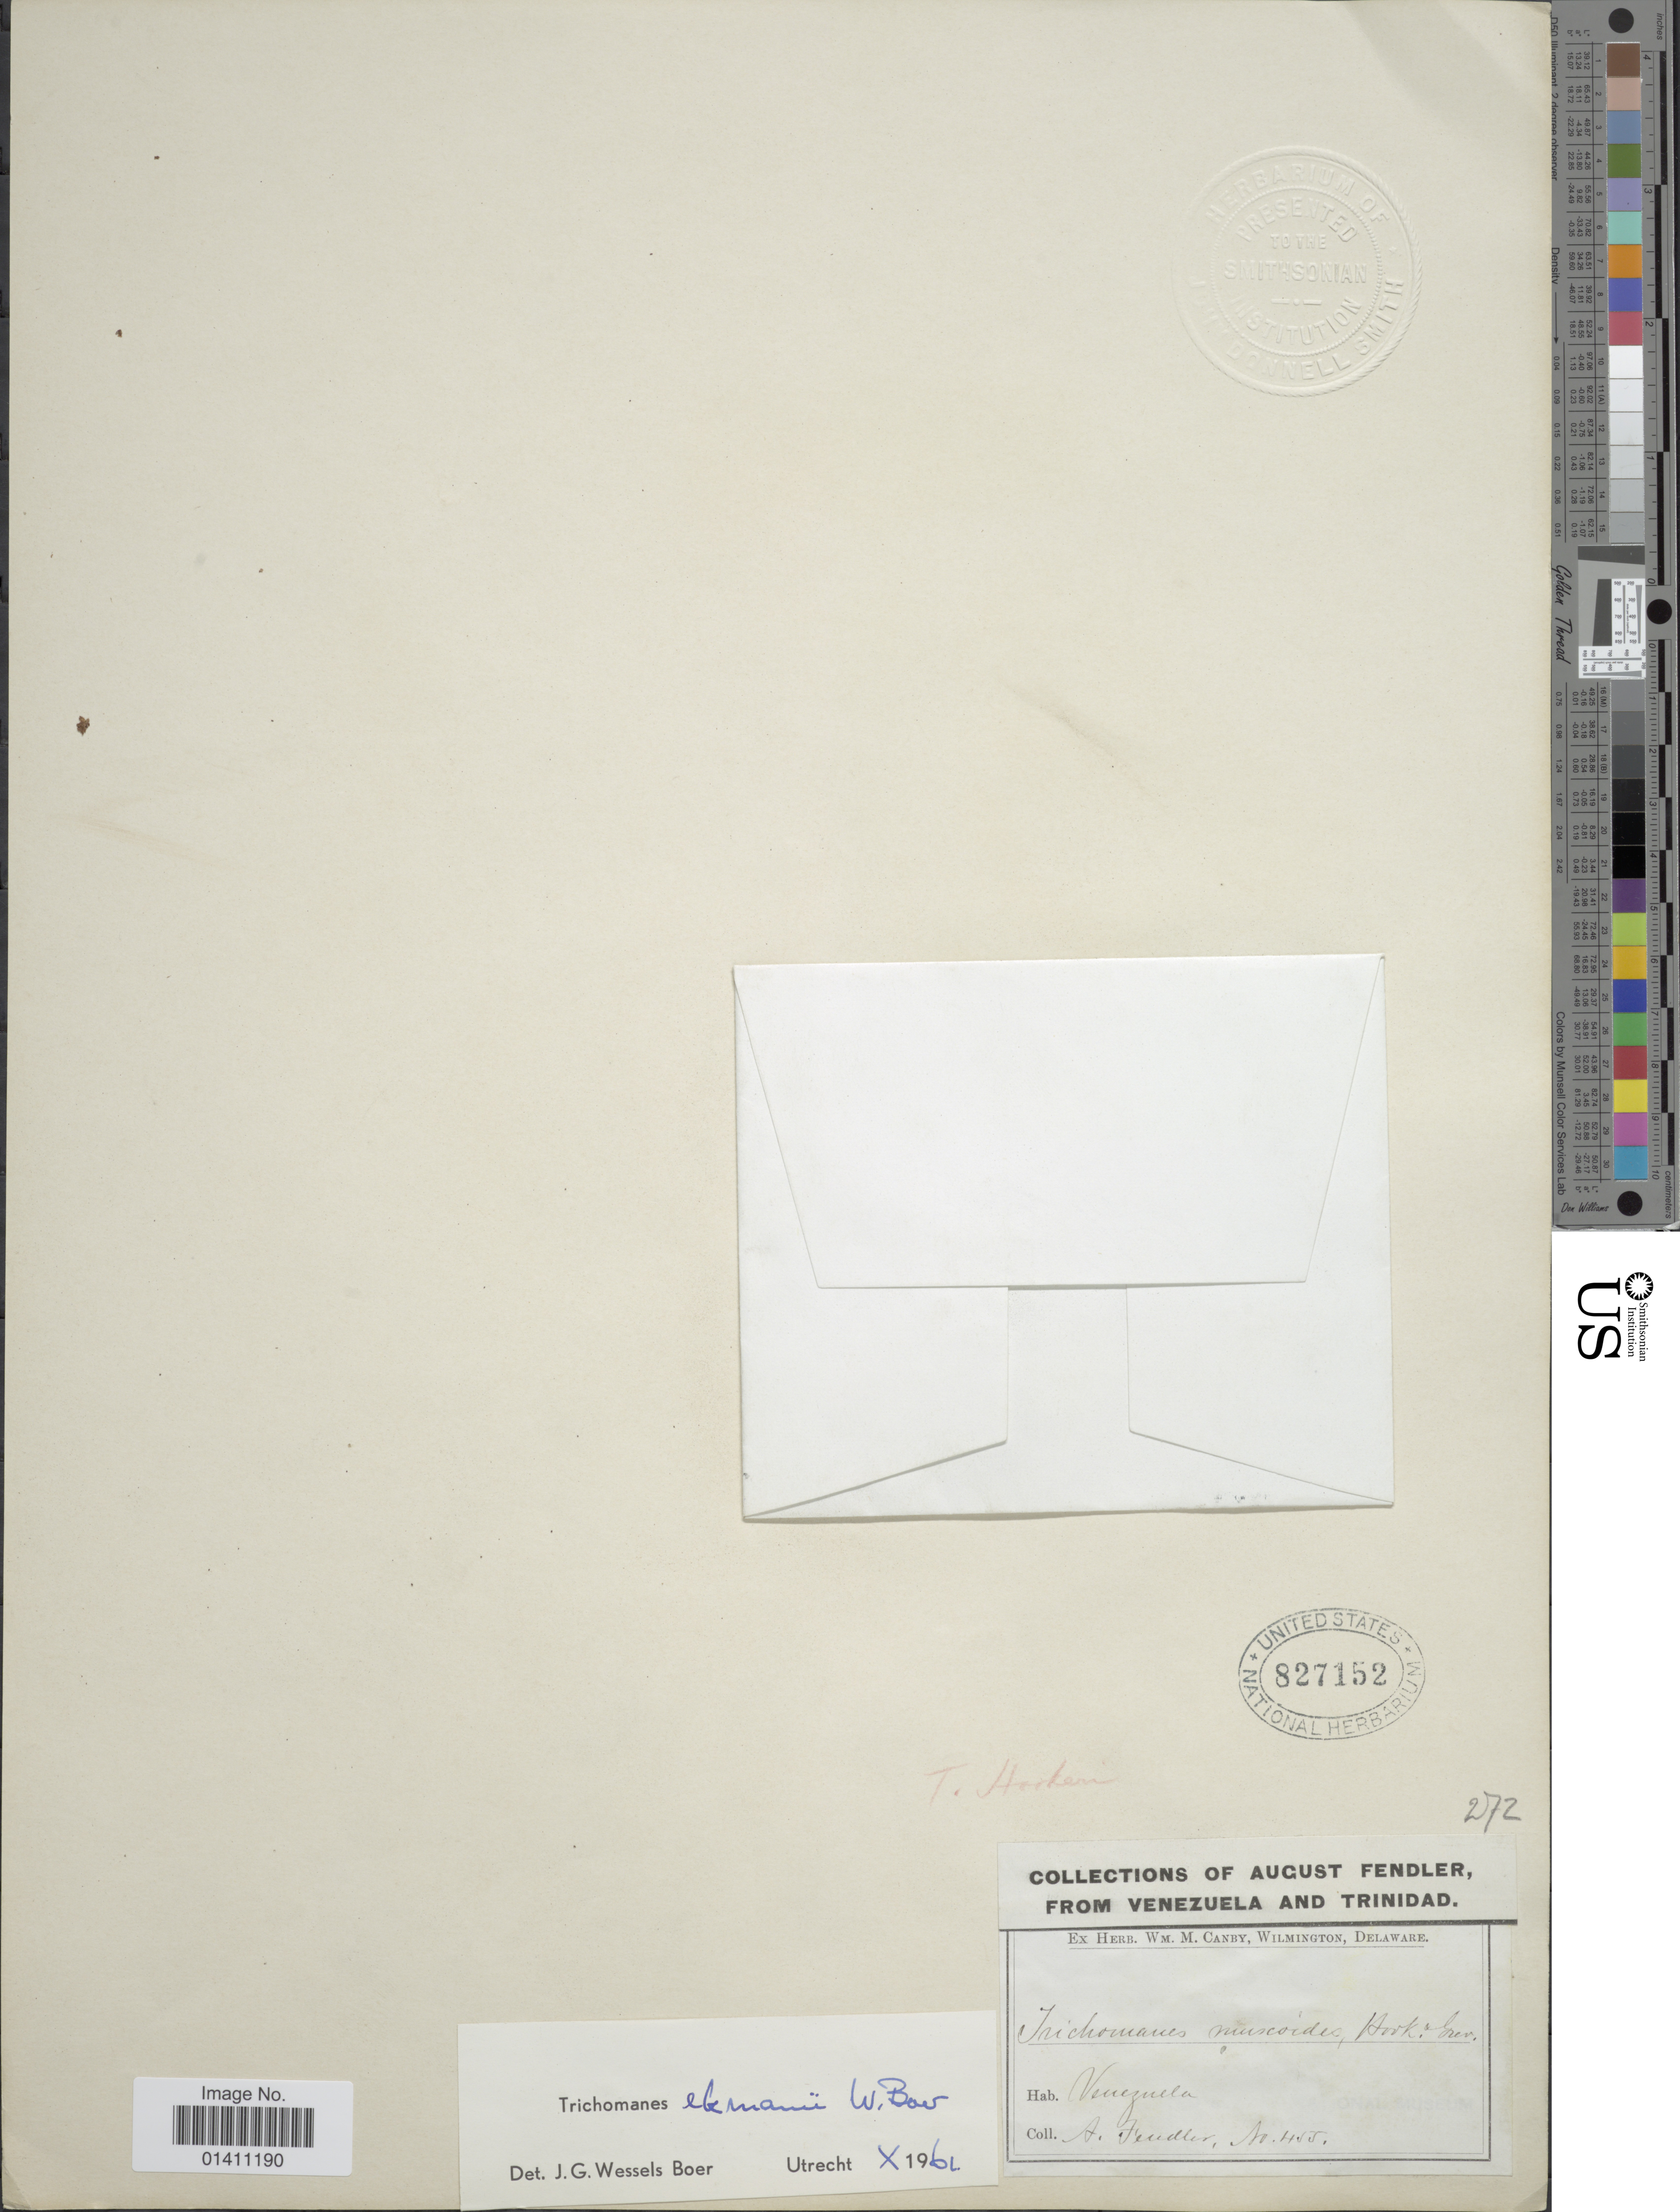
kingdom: Plantae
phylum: Tracheophyta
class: Polypodiopsida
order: Hymenophyllales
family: Hymenophyllaceae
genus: Didymoglossum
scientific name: Didymoglossum ekmanii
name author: (Wess. Boer) Ebihara & Dubuisson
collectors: A. Fendler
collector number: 455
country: Venezuela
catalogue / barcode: US 827152